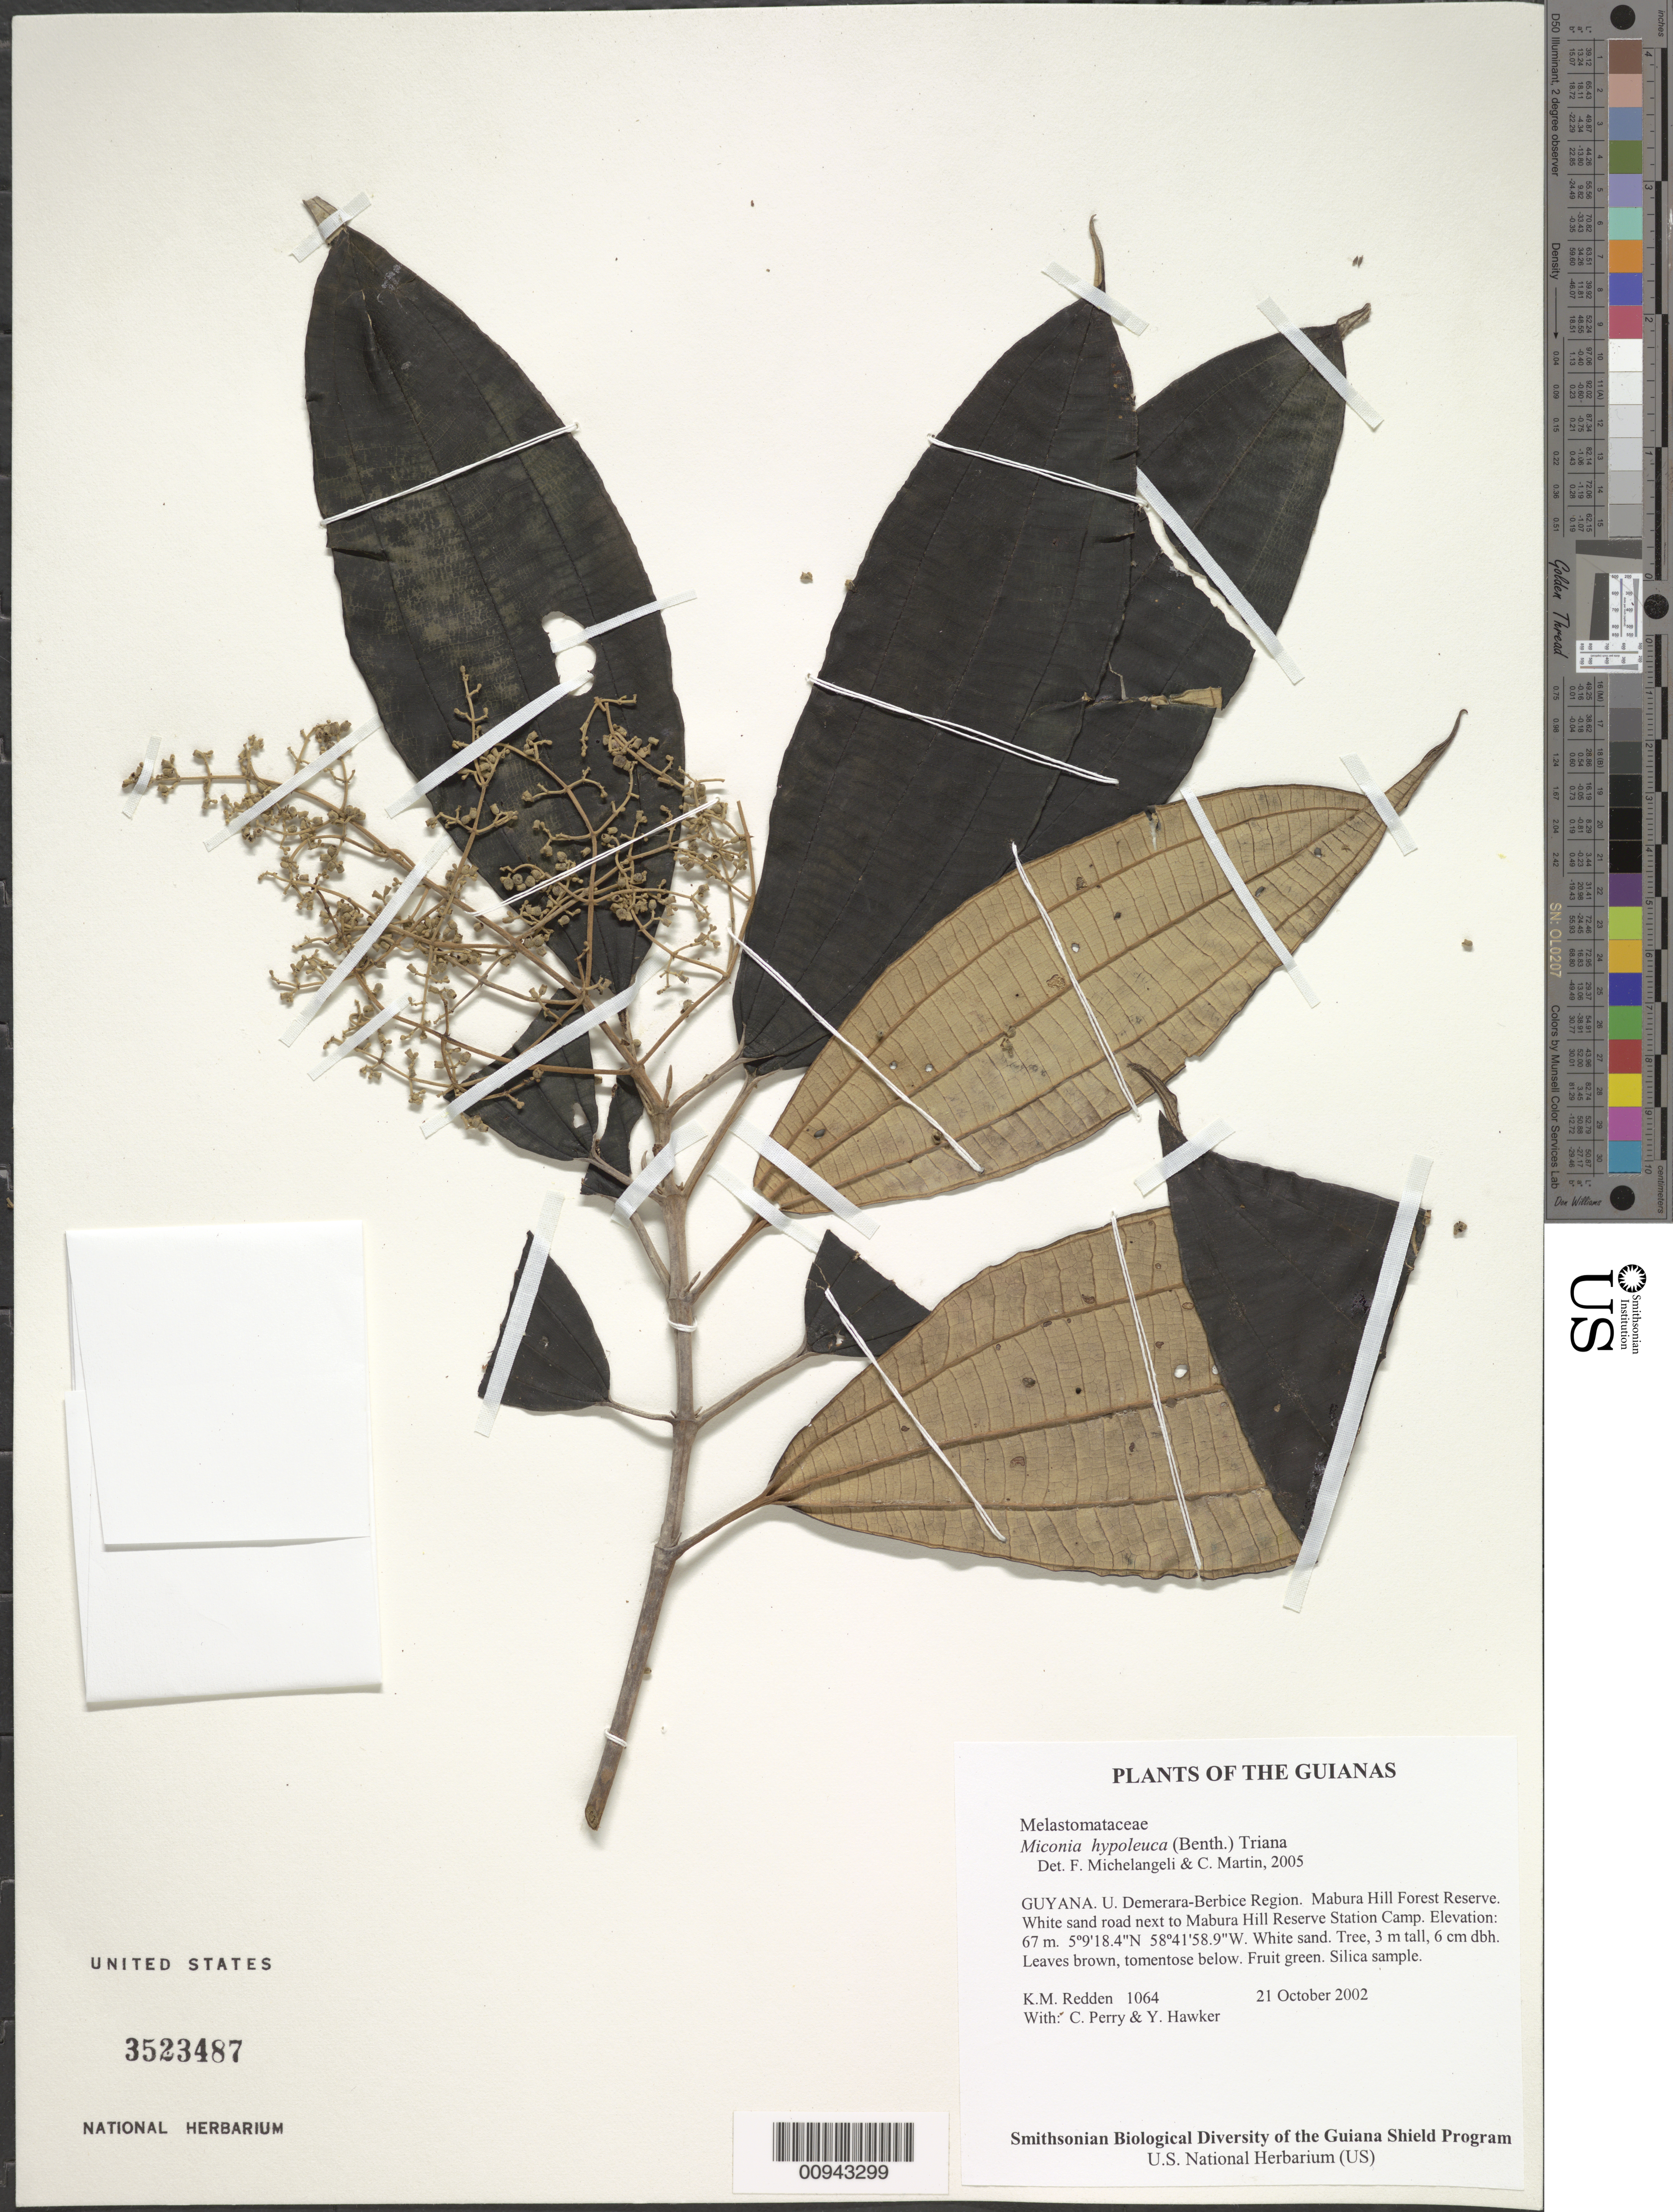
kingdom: Plantae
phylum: Tracheophyta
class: Magnoliopsida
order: Myrtales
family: Melastomataceae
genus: Miconia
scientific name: Miconia hypoleuca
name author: (Benth.) Triana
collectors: K. M. Redden, C. Perry & Y. Hawker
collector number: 1064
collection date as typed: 21 October 2002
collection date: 2002-10-21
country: Guyana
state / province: U. Demerara-Berbice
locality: Mabura Hill Forest Reserve. White sand road next to Mabura Hill Reserve Station Camp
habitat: White sand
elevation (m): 67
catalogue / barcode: US 3523487